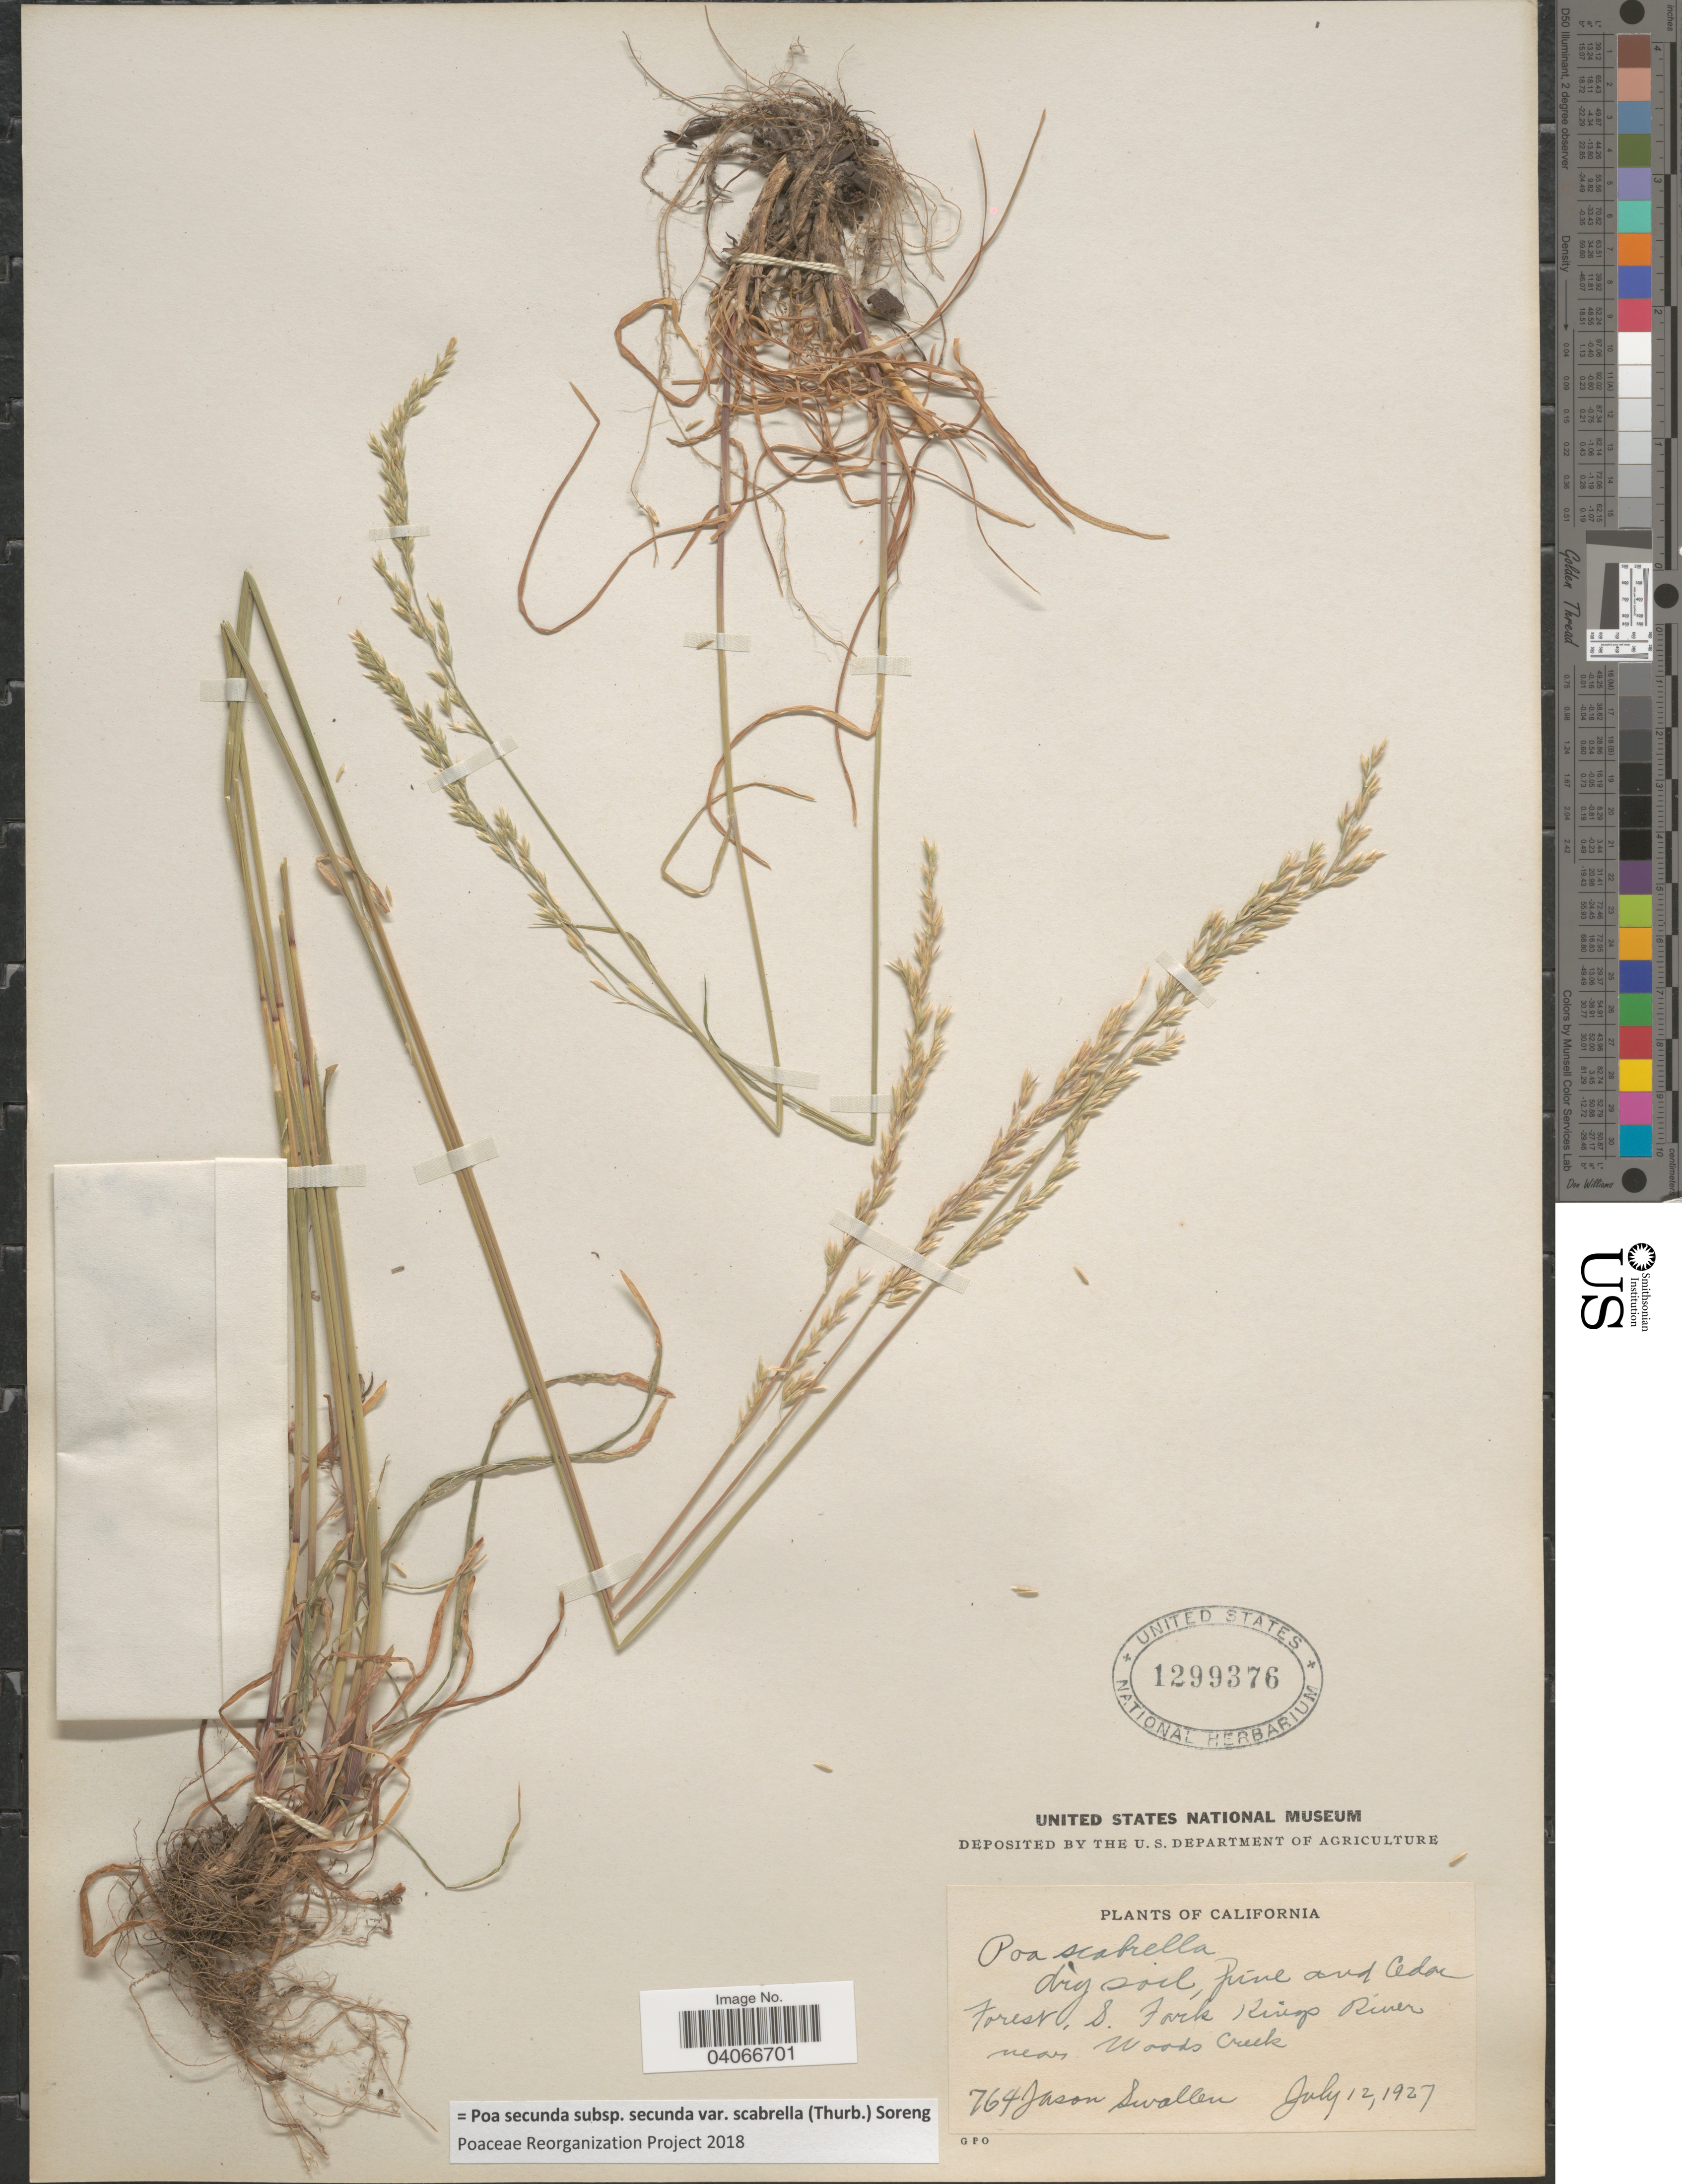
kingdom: Plantae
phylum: Tracheophyta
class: Liliopsida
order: Poales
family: Poaceae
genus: Poa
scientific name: Poa secunda subsp. secunda var. scabrella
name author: (Thurb.) Soreng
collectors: J. R. Swallen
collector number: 764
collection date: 1927-07-12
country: United States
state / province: California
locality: Dry soil, Pine and Cedar Forest, S. Fork Kings River near Woods Creek.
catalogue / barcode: US 1299376